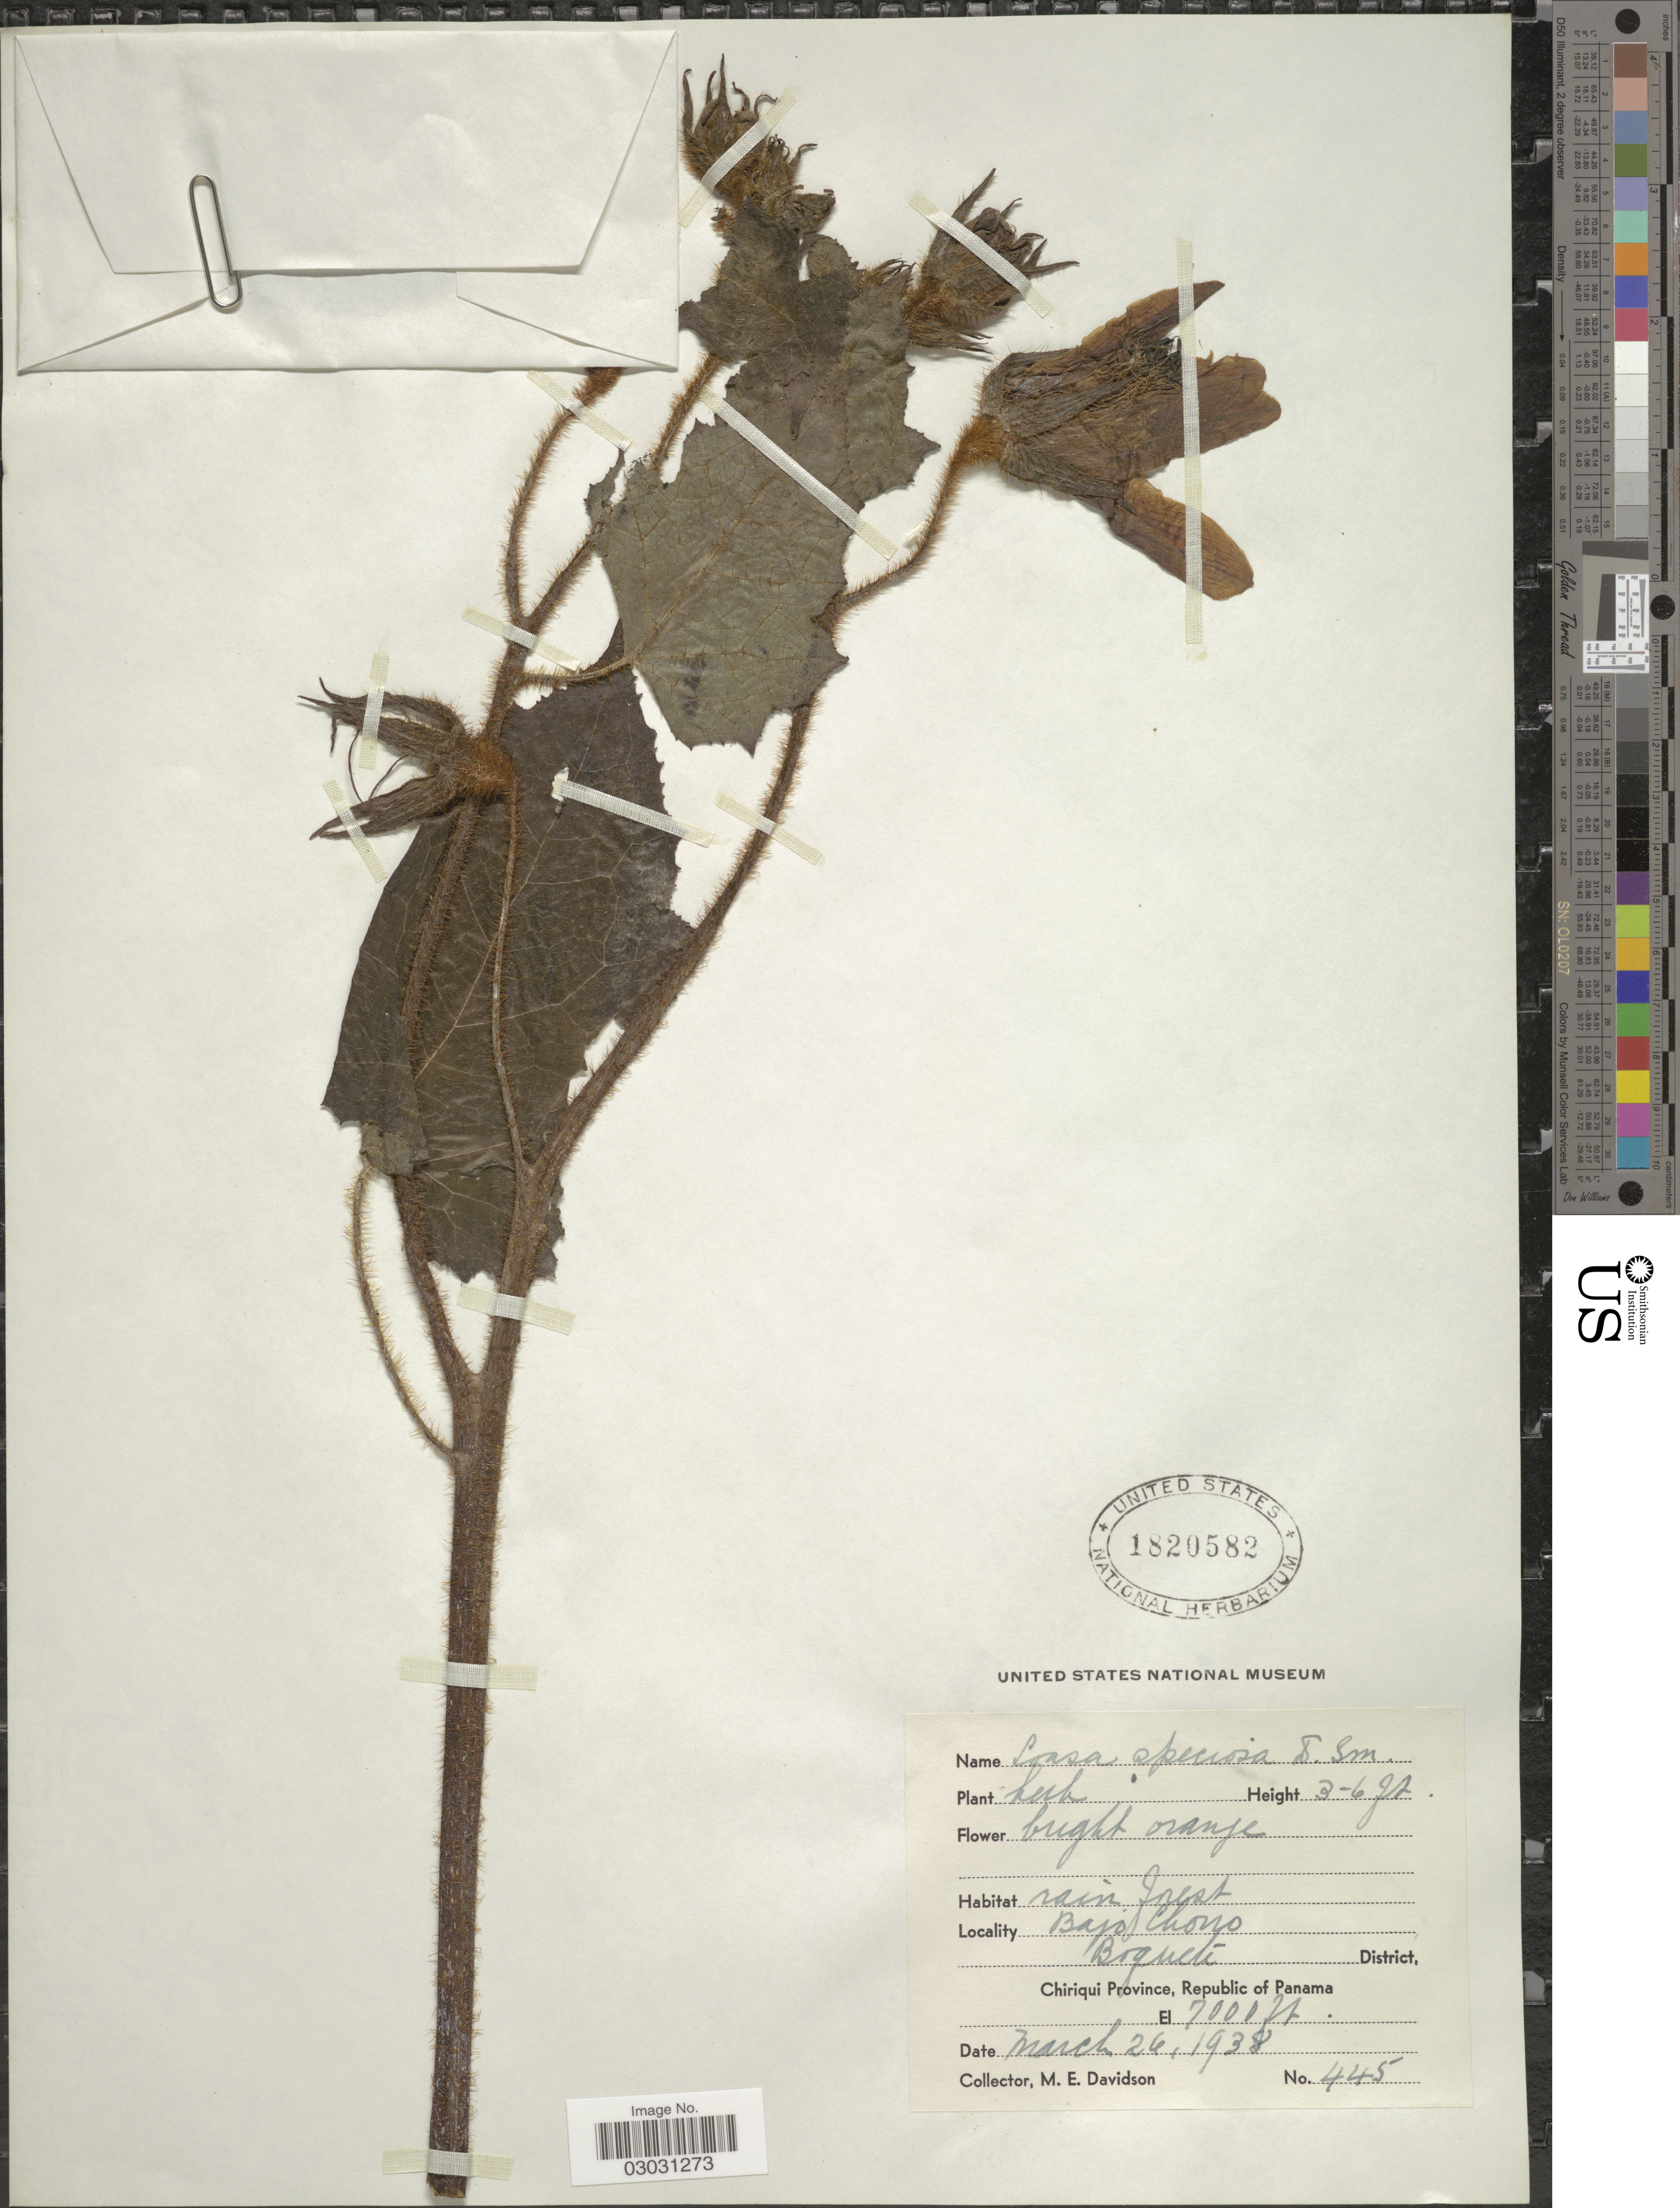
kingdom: Plantae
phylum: Tracheophyta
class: Magnoliopsida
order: Cornales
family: Loasaceae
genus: Nasa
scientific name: Nasa speciosa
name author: (Donn. Sm.) Weigend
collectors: M. E. Davidson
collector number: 445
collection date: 1938-03-24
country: Panama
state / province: Chiriqui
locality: Bajo Chorro, Boguete District, Chiriqui Province.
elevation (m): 2134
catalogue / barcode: US 1820582